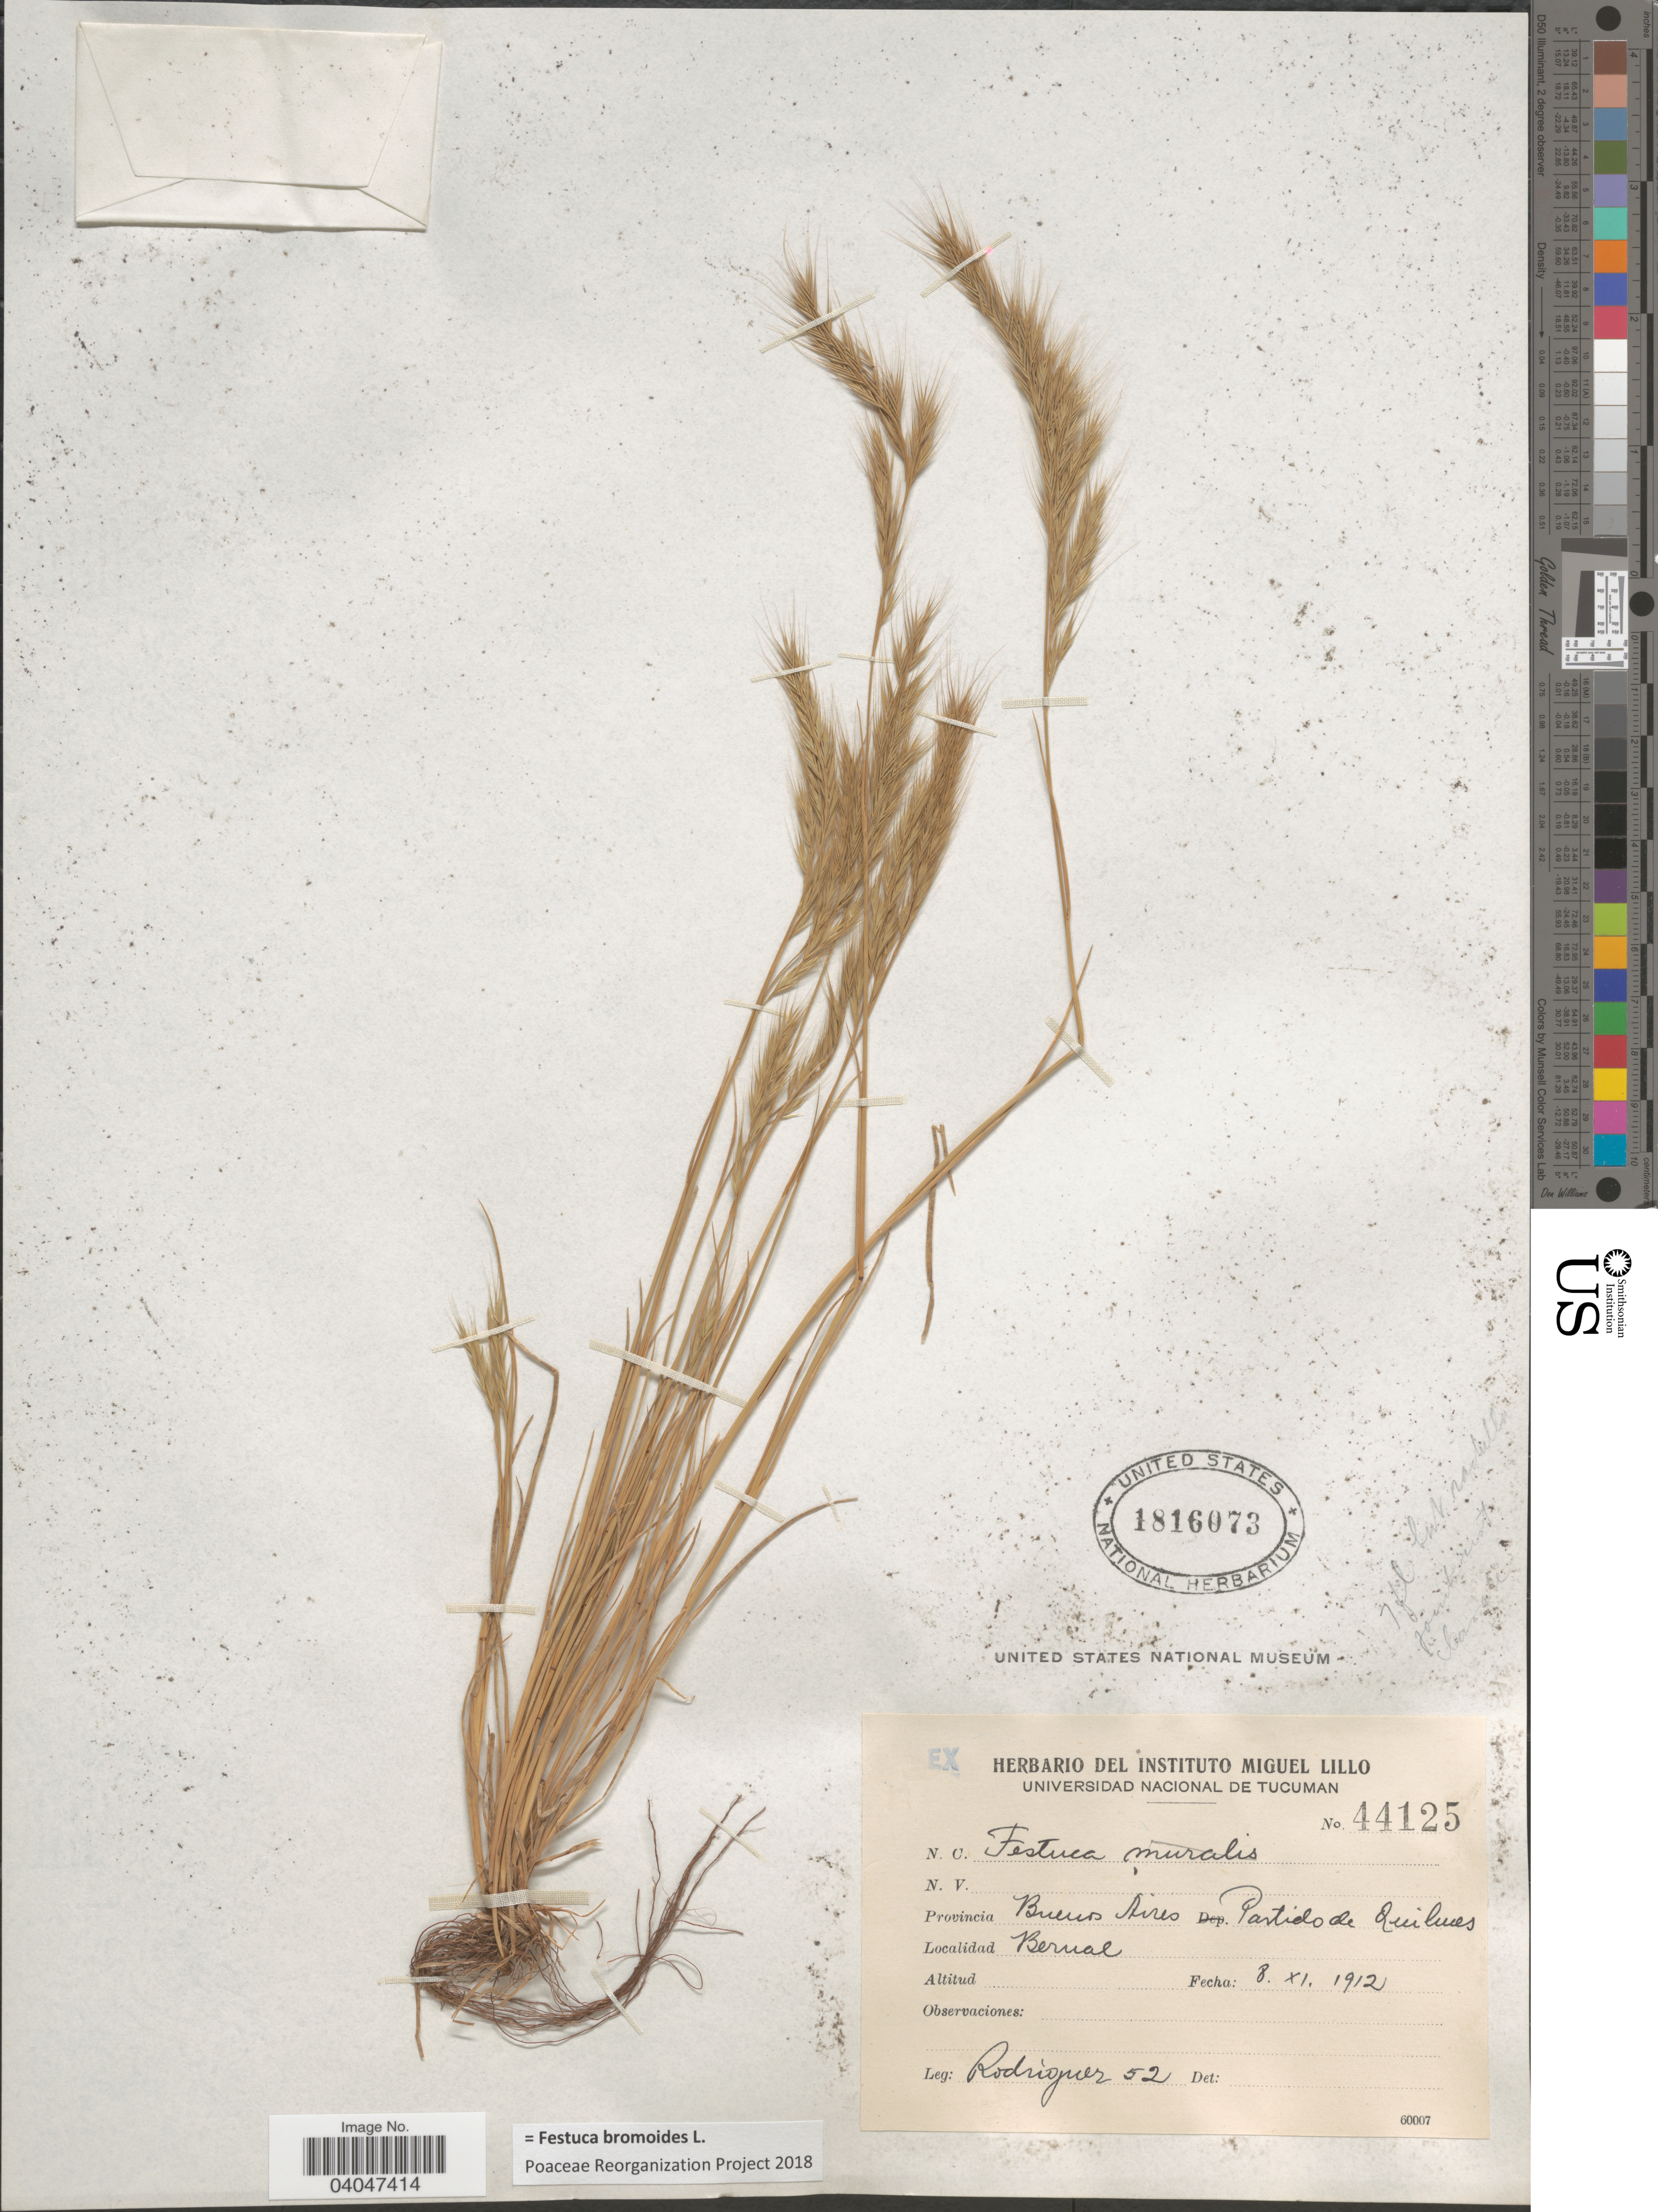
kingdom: Plantae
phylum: Tracheophyta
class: Liliopsida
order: Poales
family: Poaceae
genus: Festuca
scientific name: Festuca bromoides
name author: L.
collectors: Rodriguez, --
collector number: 52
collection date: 1912-11-08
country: Argentina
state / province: Buenos Aires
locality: Partido de Quilmes. Berual.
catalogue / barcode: US 1816073